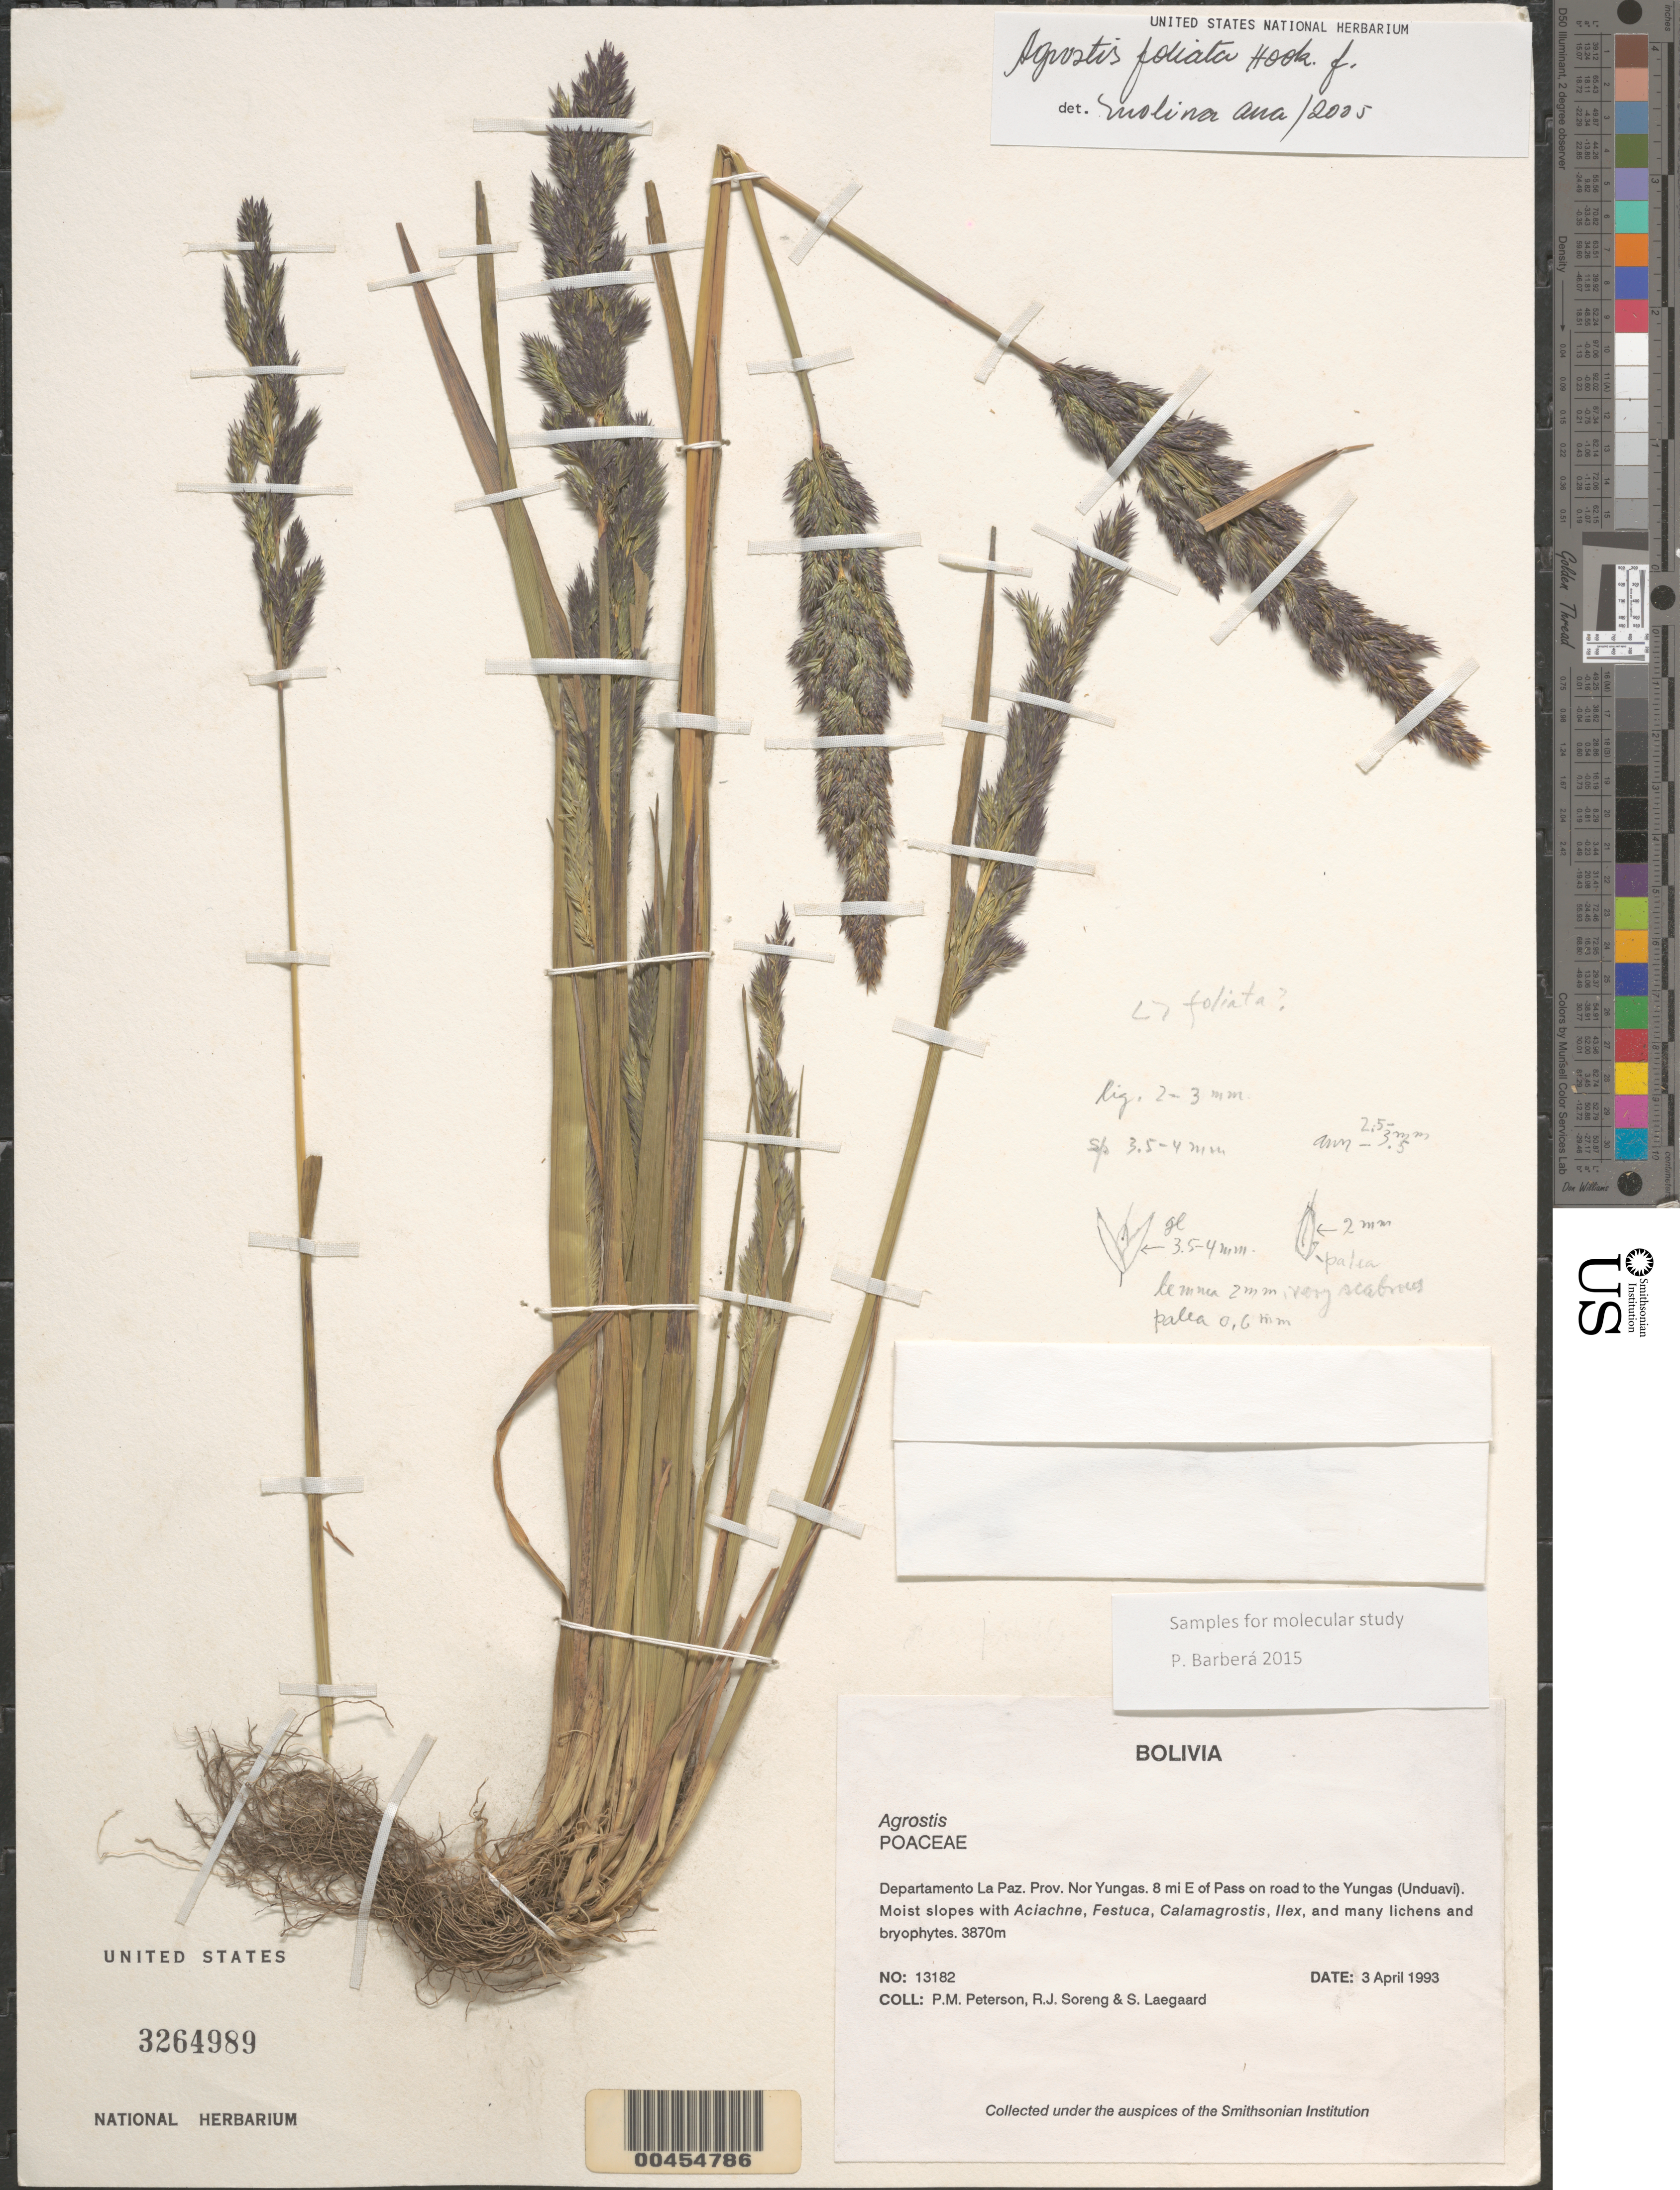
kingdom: Plantae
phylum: Tracheophyta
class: Liliopsida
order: Poales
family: Poaceae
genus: Agrostis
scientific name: Agrostis sp.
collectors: P. M. Peterson, R. J. Soreng & S. Lægaard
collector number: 13182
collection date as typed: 03 Apr 1993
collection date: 1993-04-03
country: Bolivia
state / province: La Paz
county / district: Nor Yungas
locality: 8 mi E of Pass on road to the Yungas (Unduavi).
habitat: Moist slopes with Aciachne, Festuca, Calamagrostis, Ilex, and many lichens and bryophytes.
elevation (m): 3870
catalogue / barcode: US 3264989